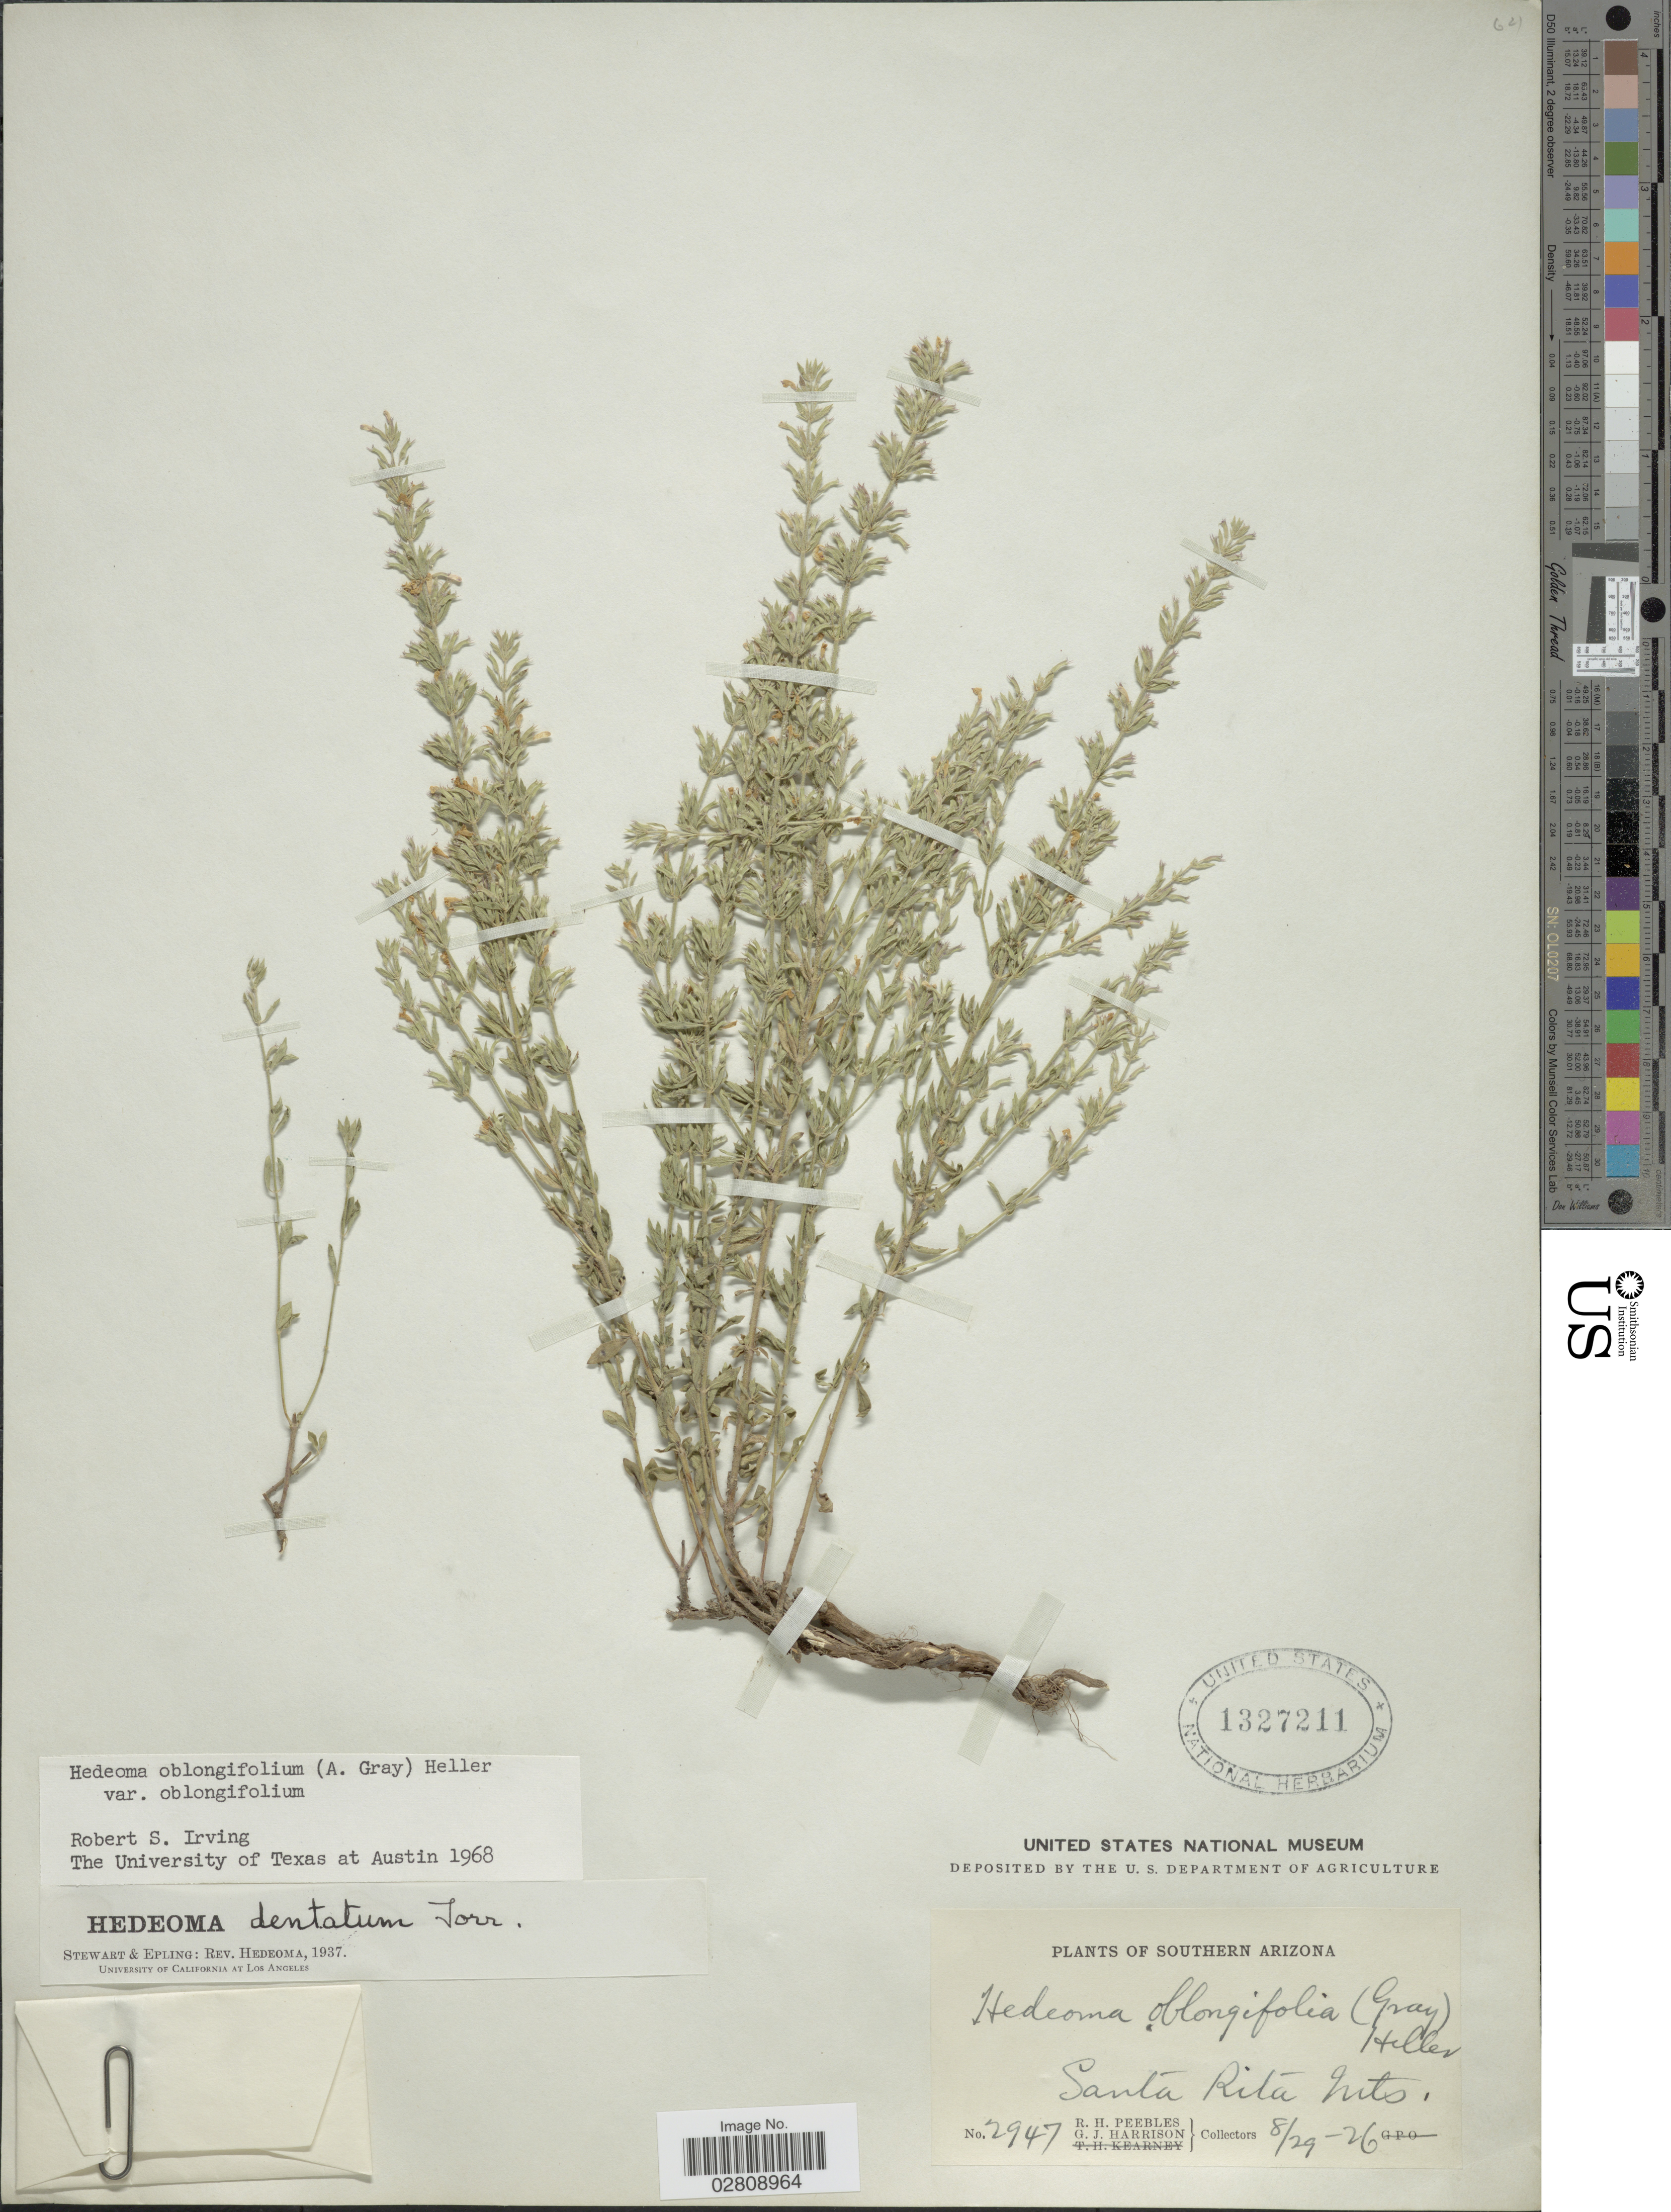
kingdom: Plantae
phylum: Tracheophyta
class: Magnoliopsida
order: Lamiales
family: Lamiaceae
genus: Hedeoma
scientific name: Hedeoma oblongifolia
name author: (A. Gray) A. Heller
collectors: R. H. Peebles & G. J. Harrison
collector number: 2947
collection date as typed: Transcribed d/m/y: 29/8/26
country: United States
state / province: Arizona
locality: Southern Arizona. Santa Rita Mts.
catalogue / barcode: US 1327211